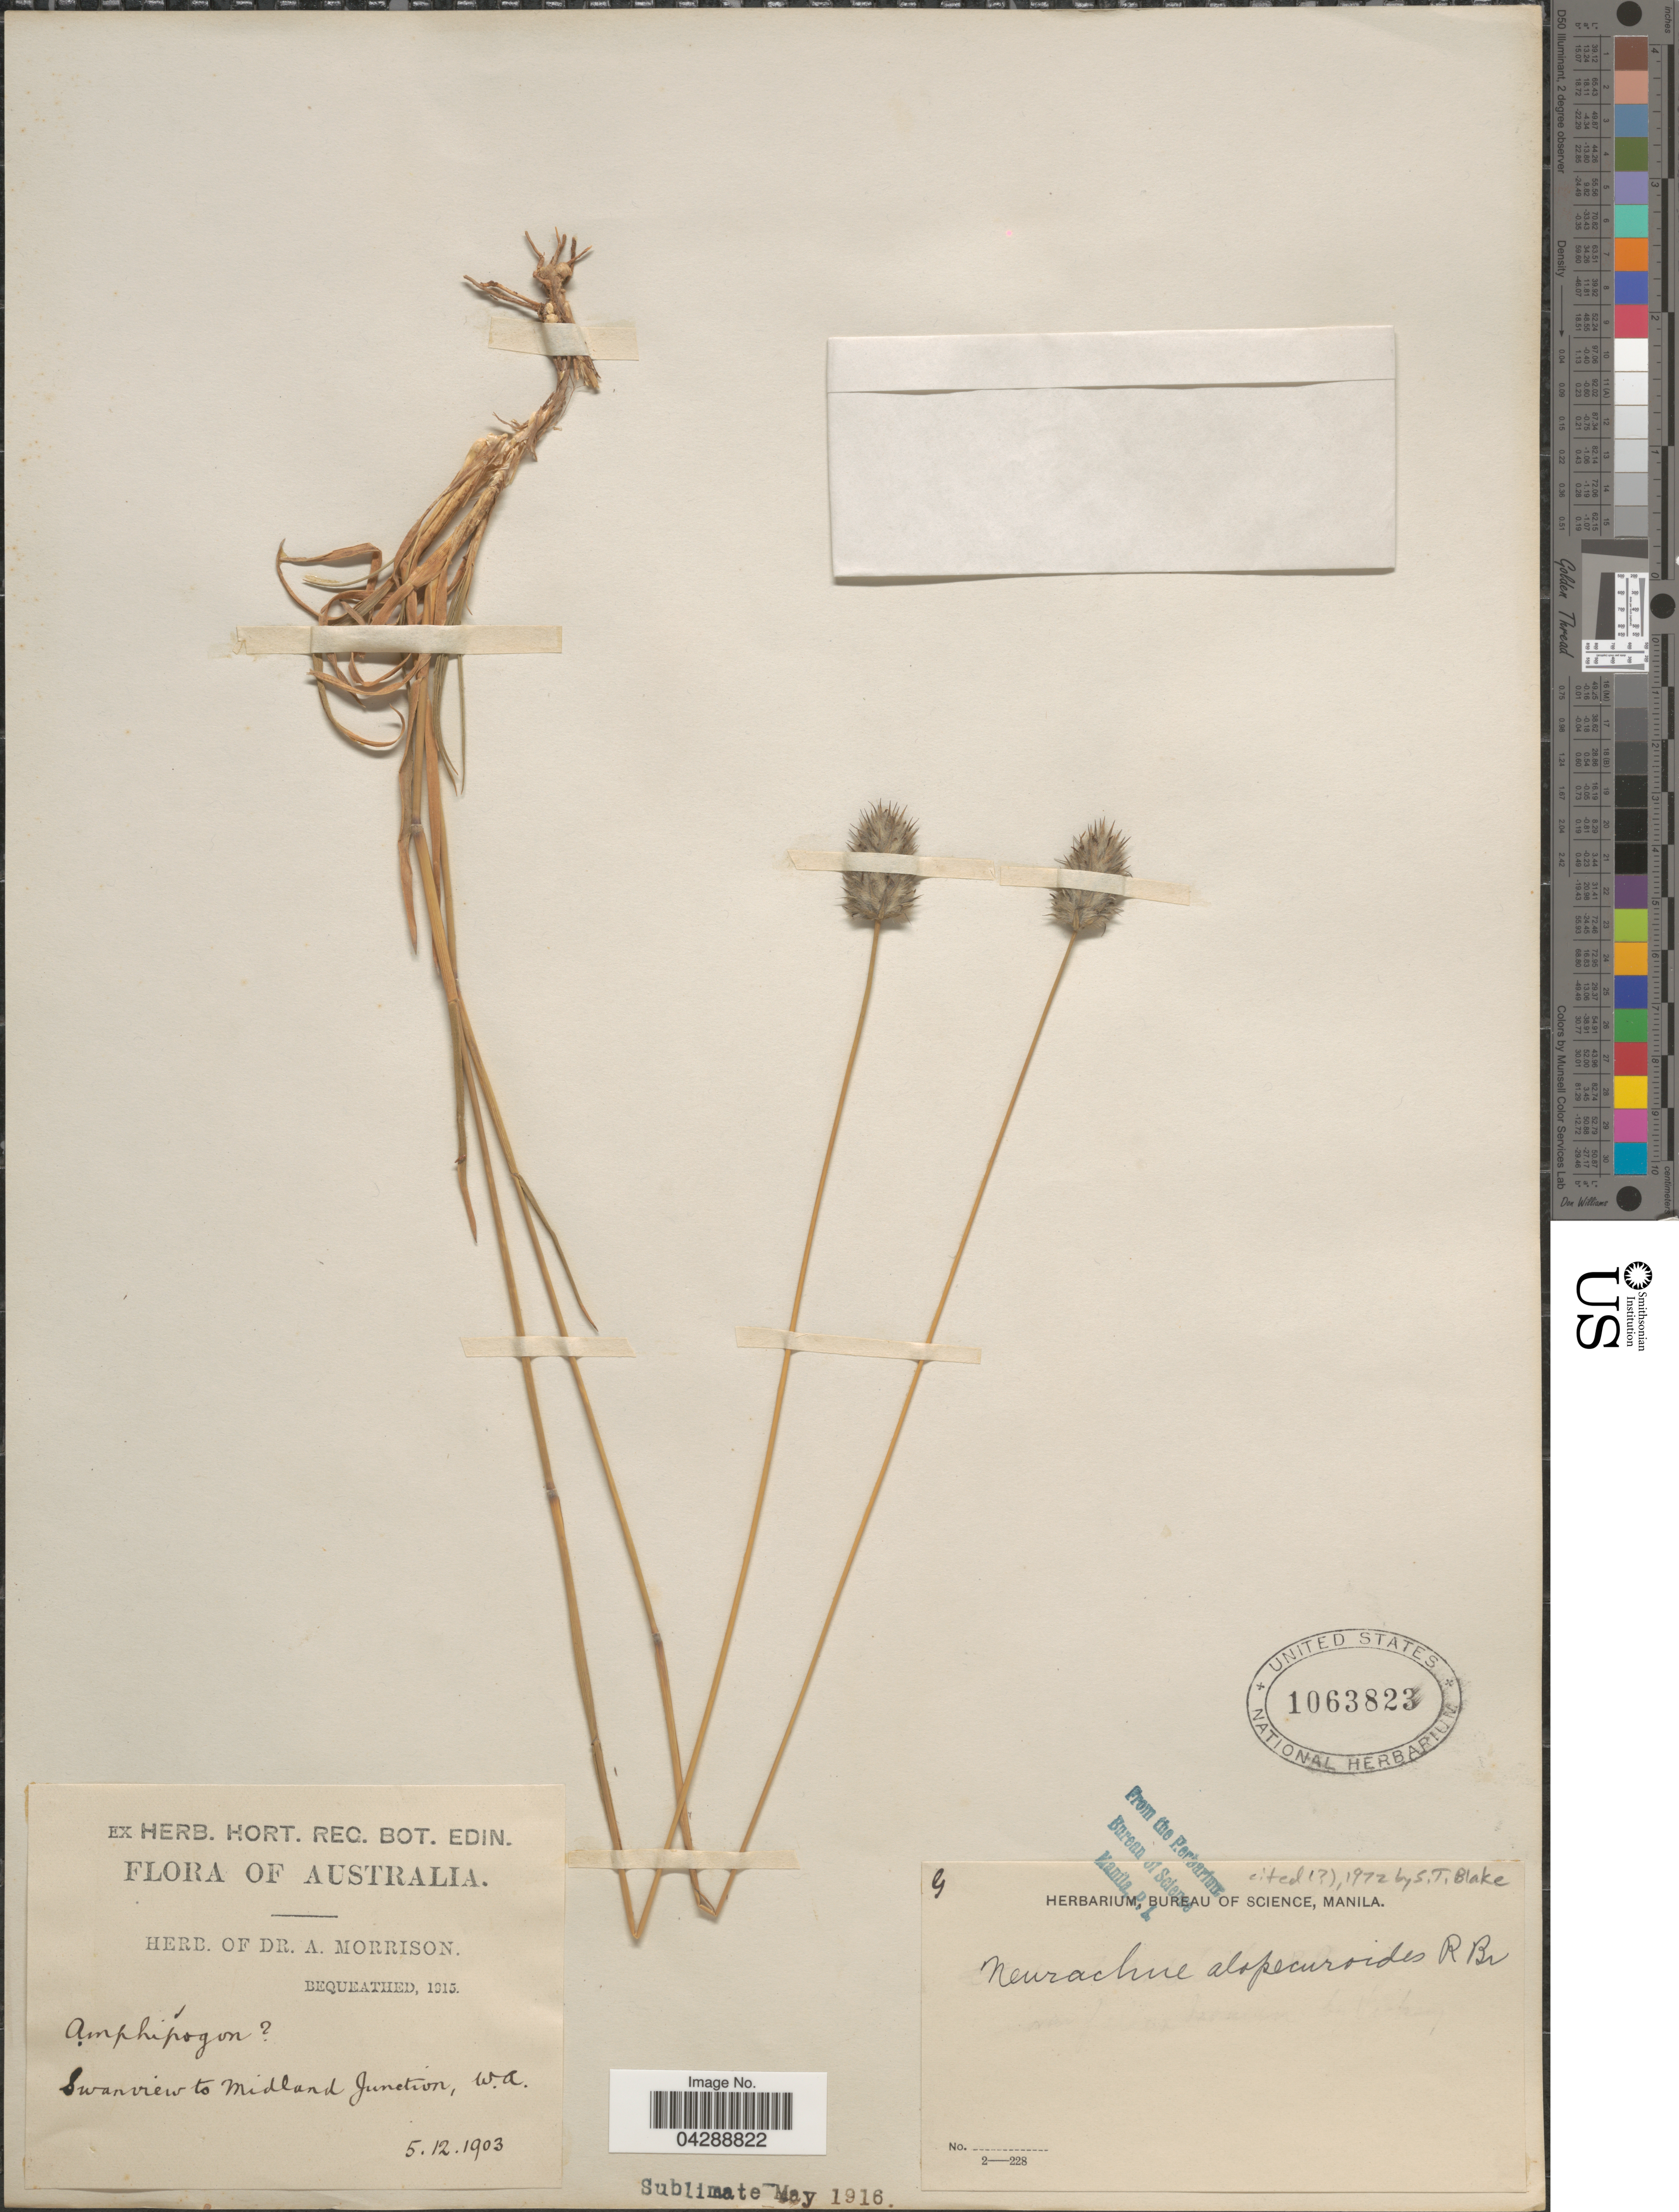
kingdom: Plantae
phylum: Tracheophyta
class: Liliopsida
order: Poales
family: Poaceae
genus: Neurachne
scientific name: Neurachne alopecuroidea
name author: R. Br.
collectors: ex herb. Dr. A. Morrison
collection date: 1903-12-05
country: Australia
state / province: Western Australia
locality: Swanview to Midland Junction, W.A.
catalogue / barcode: US 1063823